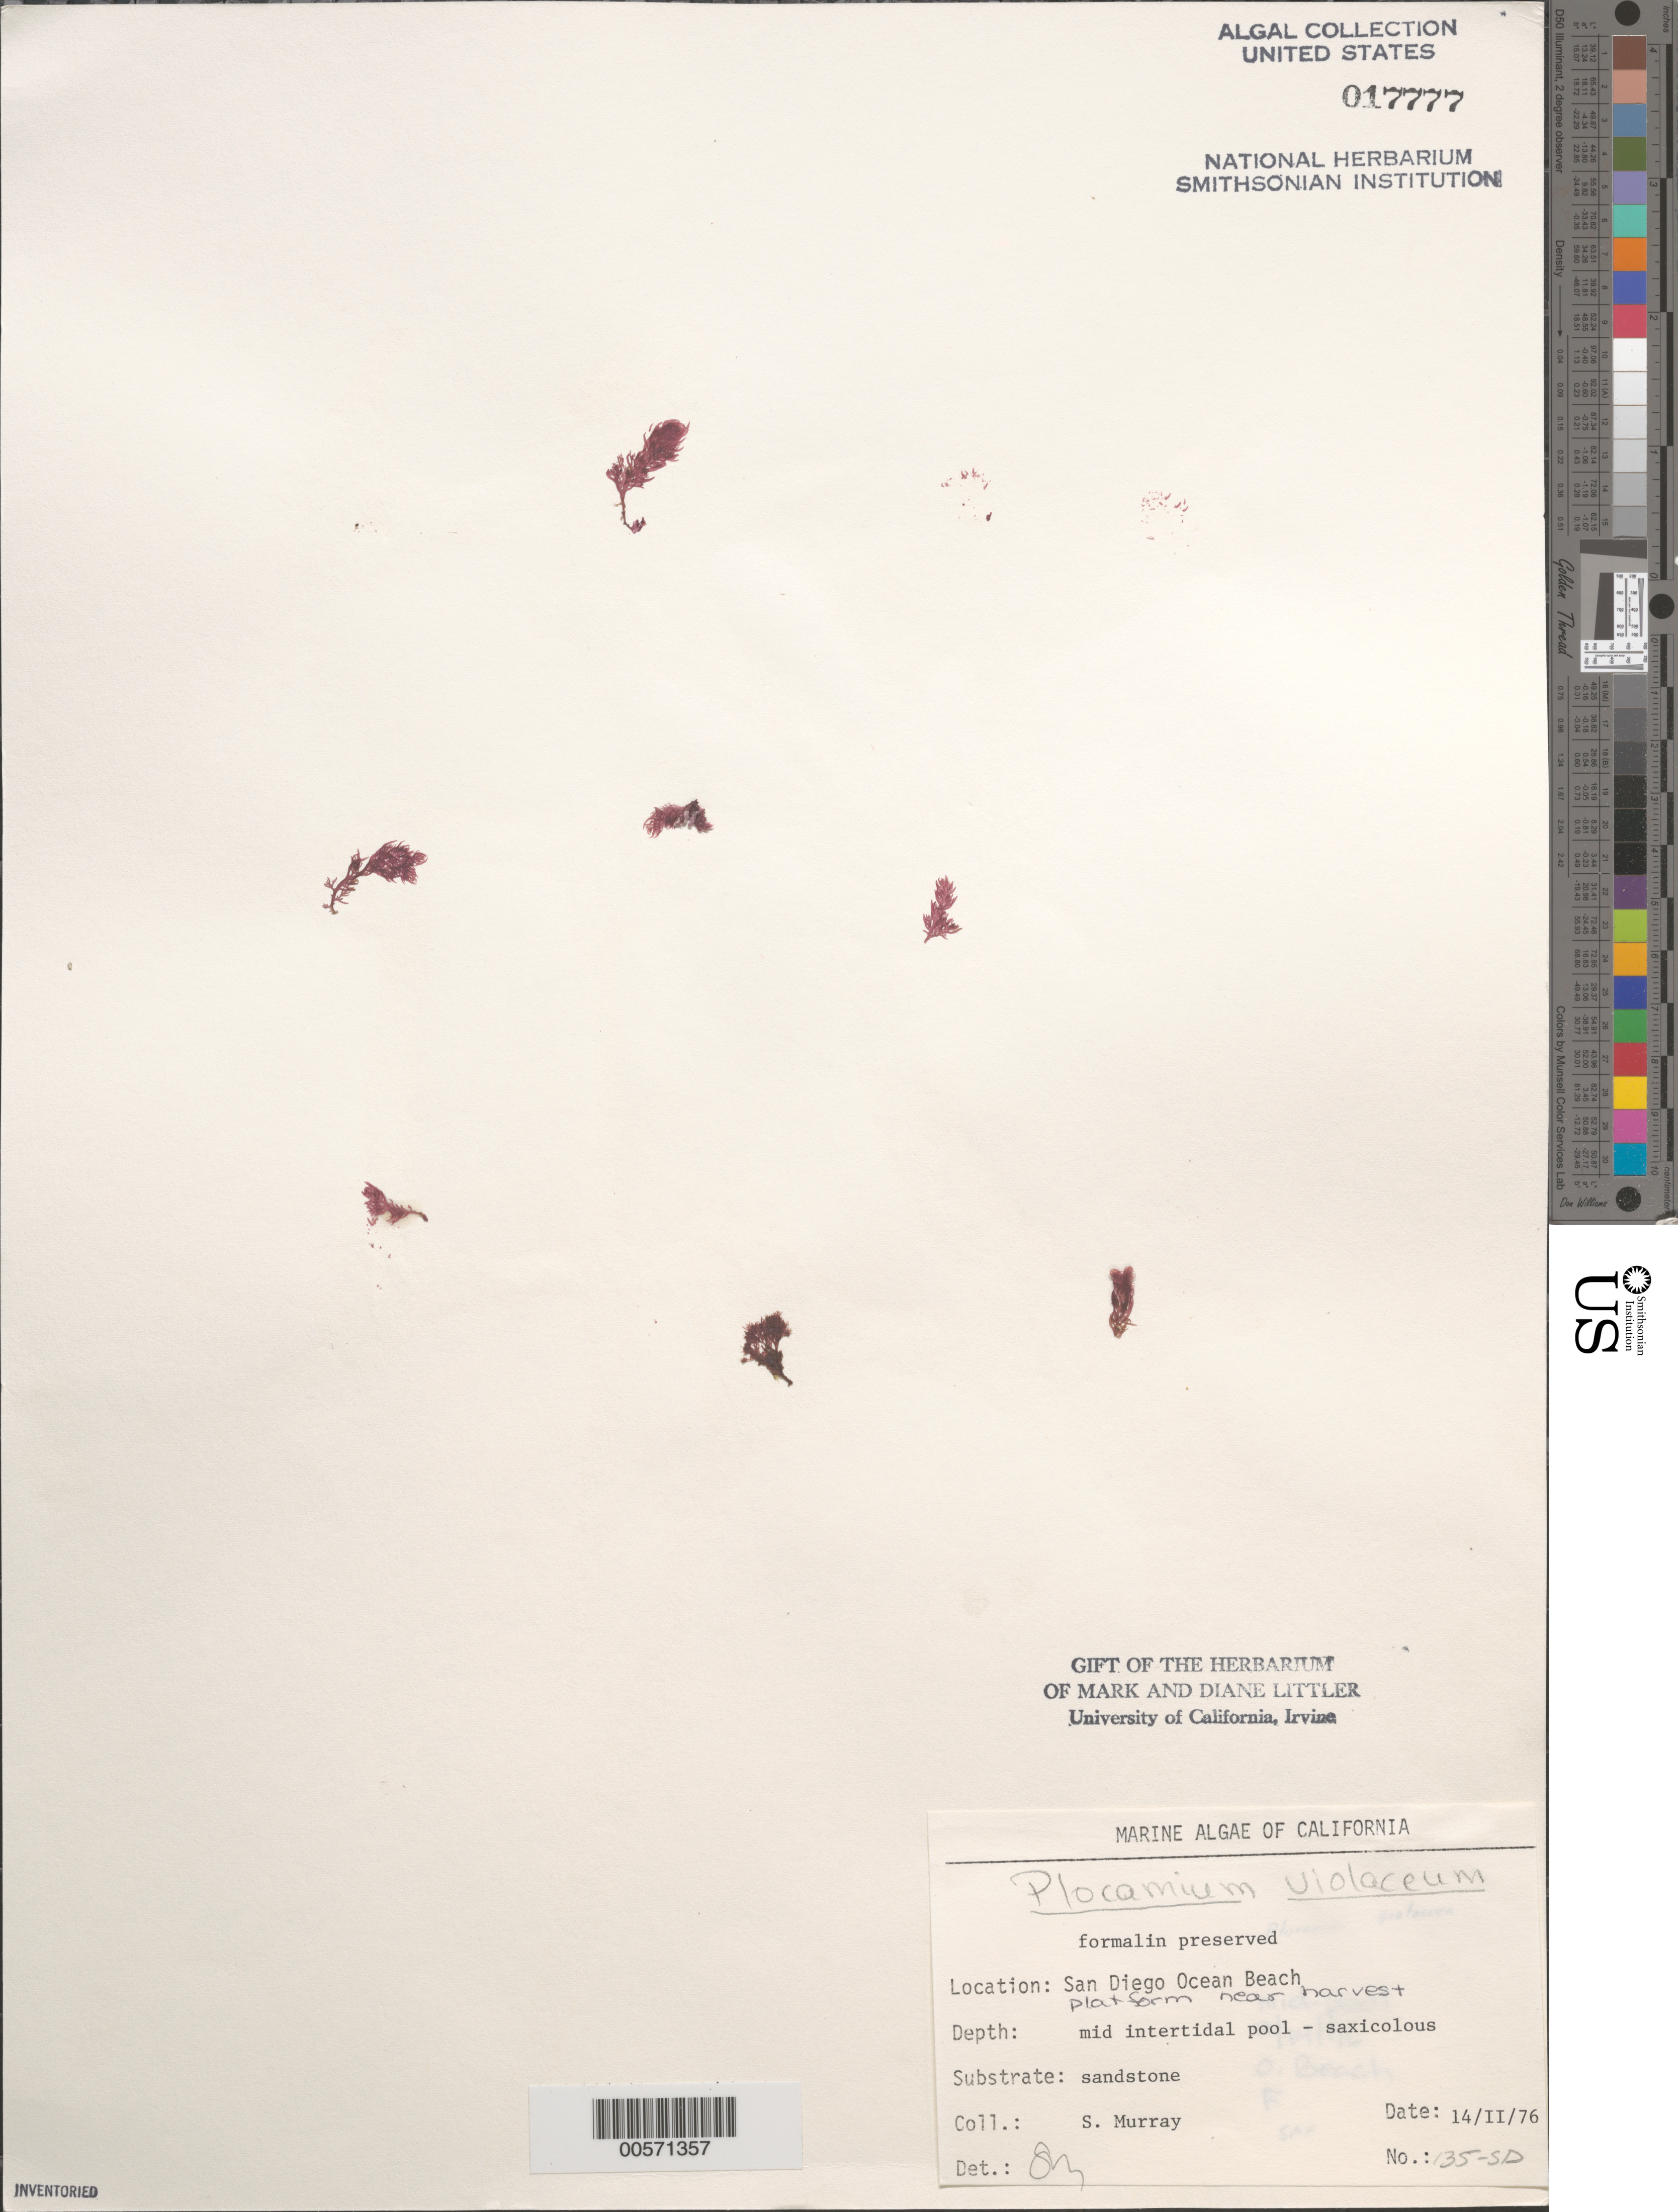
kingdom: Plantae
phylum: Rhodophyta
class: Florideophyceae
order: Plocamiales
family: Plocamiaceae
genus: Plocamium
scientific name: Plocamium violaceum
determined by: Murray, S. N.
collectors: S. N. Murray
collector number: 135-SD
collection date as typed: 14 Feb 1976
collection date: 1976-02-14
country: United States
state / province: California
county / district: San Diego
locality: Ocean Beach, end of Del Monte Street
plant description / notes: BLM-SOCALBIGHT Rocky Intertidal Survey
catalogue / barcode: US 17777